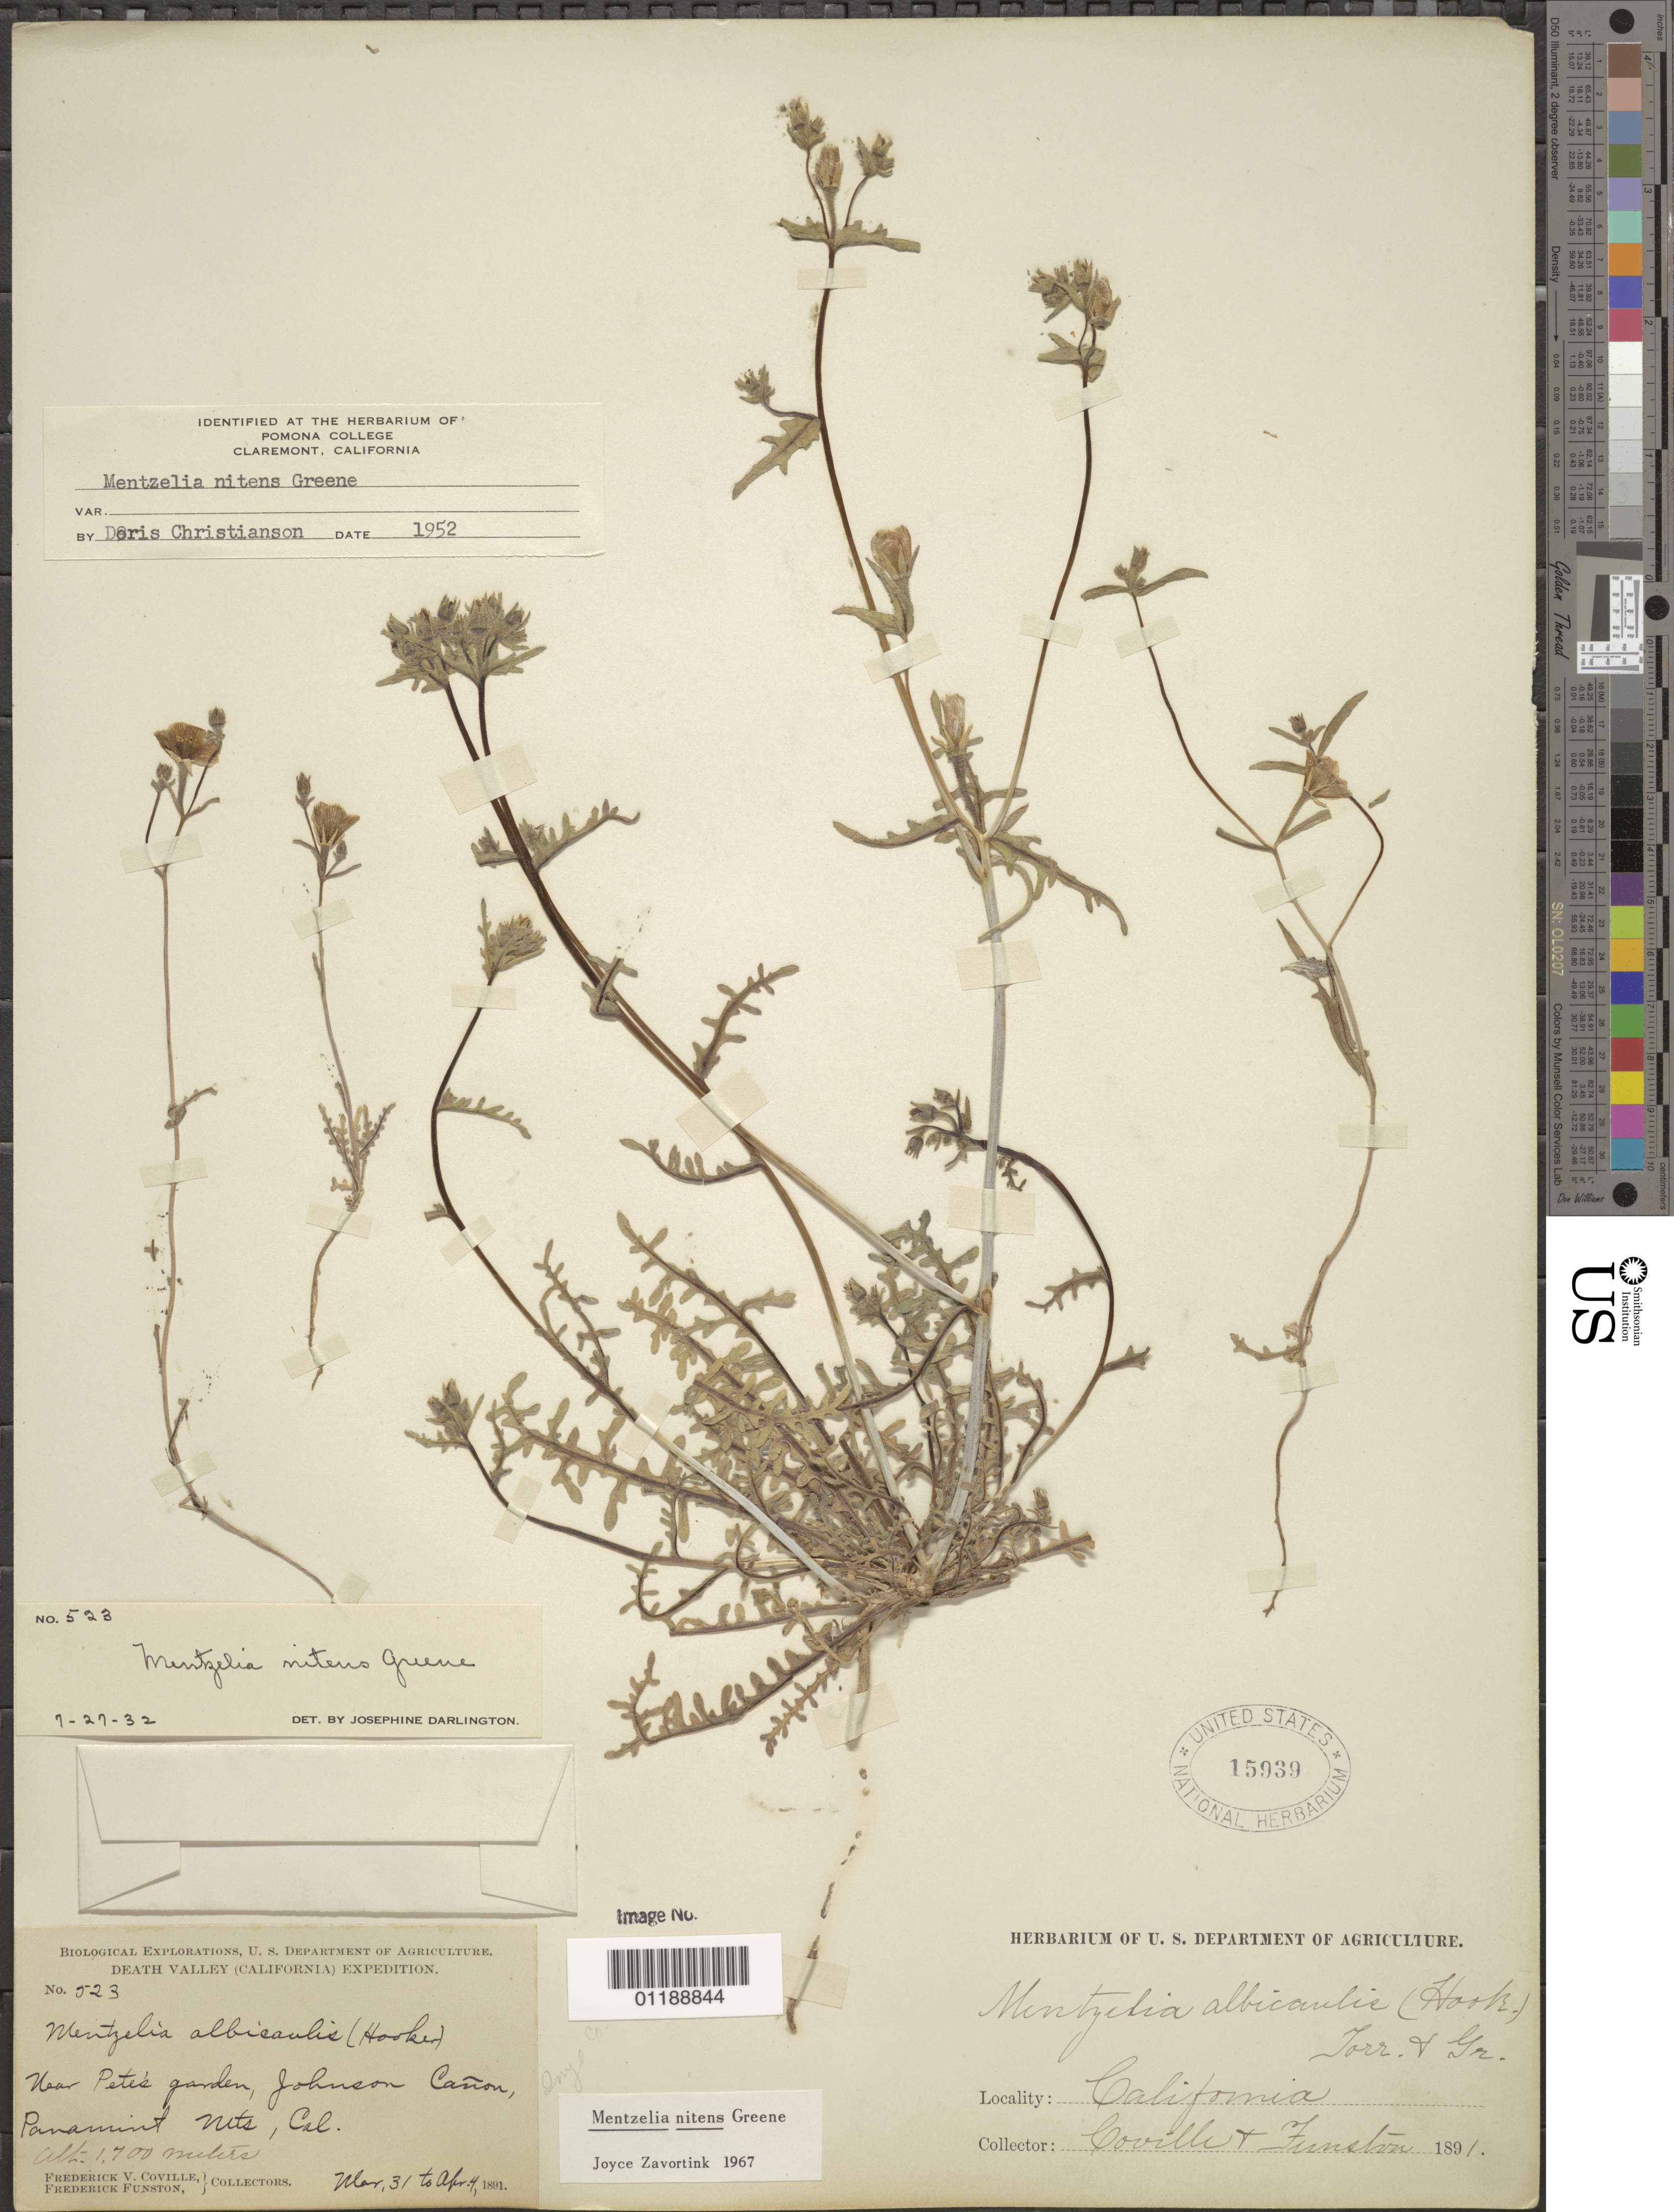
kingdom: Plantae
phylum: Tracheophyta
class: Magnoliopsida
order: Cornales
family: Loasaceae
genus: Mentzelia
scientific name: Mentzelia nitens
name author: Greene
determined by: Christianson, D.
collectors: F. V. Coville & F. Funston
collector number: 523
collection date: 1891-03-31/1891-04-04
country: United States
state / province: California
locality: near Pete's garden, Johnson Canon, Panamint Mts.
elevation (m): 1700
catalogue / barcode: US 15939